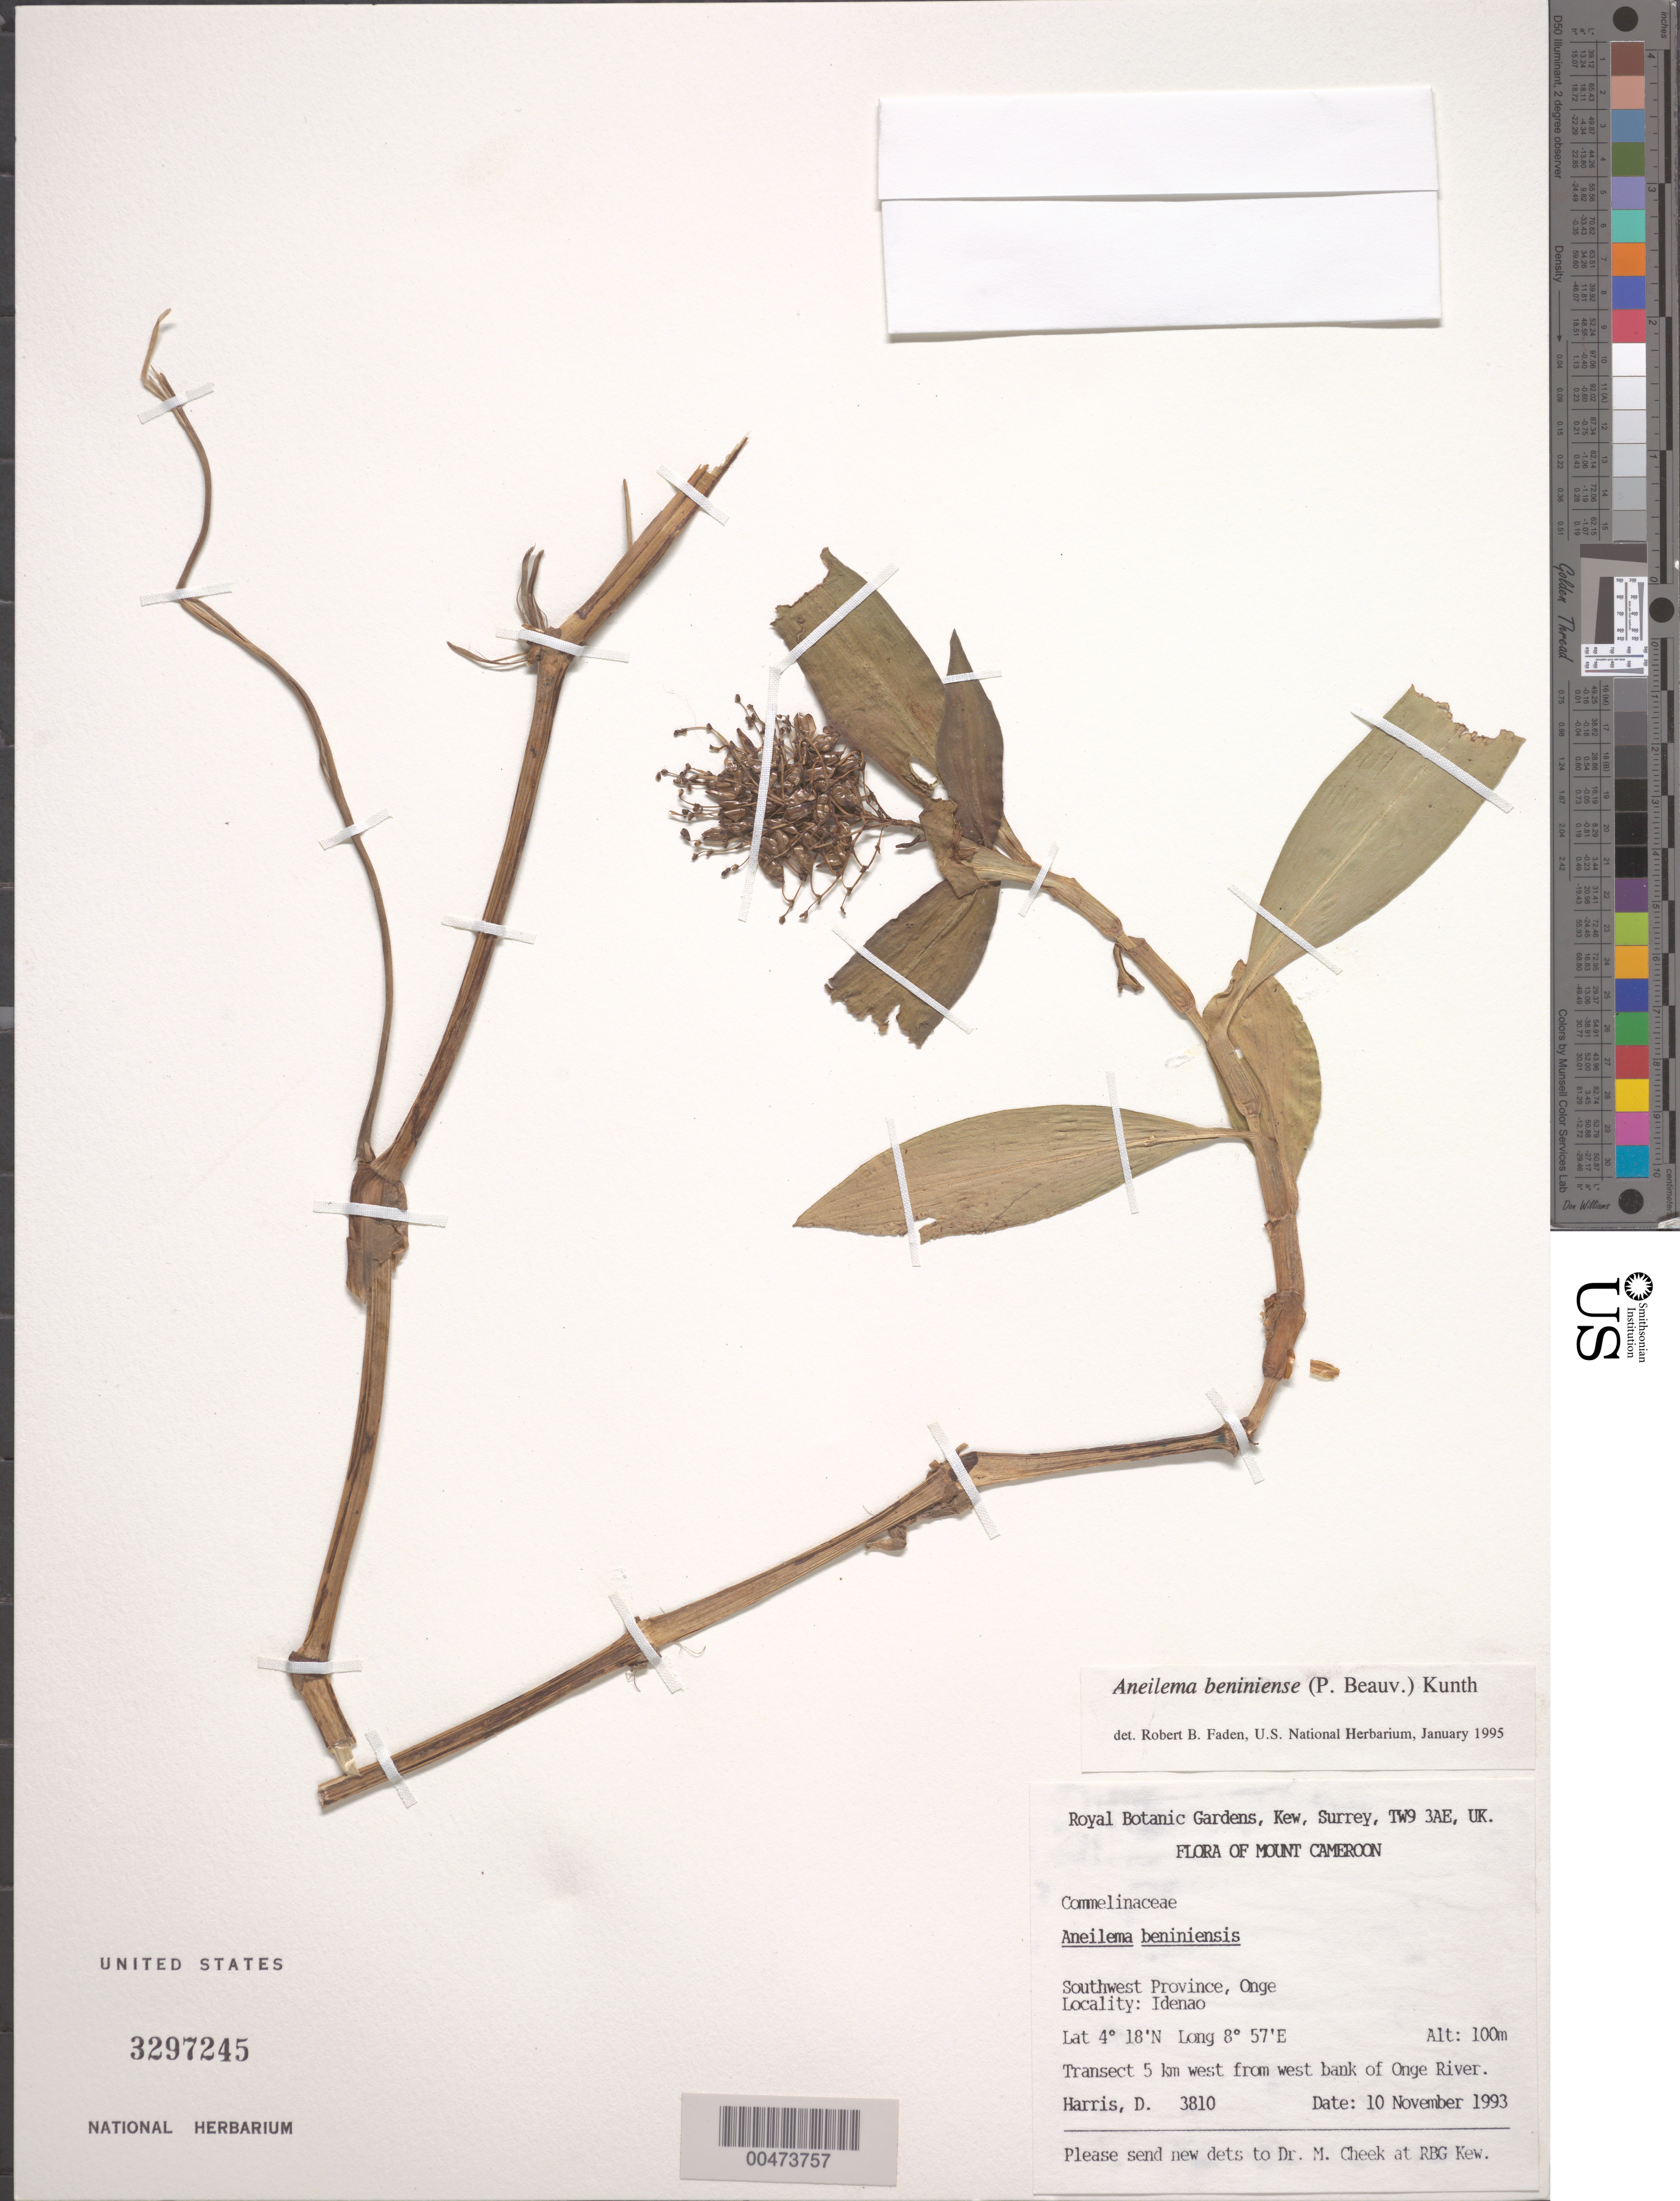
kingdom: Plantae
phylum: Tracheophyta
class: Liliopsida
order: Commelinales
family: Commelinaceae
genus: Aneilema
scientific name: Aneilema beniniense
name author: (P. Beauv.) Kunth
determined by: Faden, Robert B., (US), Smithsonian Institution - National Museum of Natural History (UNITED STATES)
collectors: D. J. Harris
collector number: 3810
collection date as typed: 10 Nov 1993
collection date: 1993-11-10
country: Cameroon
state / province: Sud-Ouest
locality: Bakingili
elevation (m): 100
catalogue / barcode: US 3297245